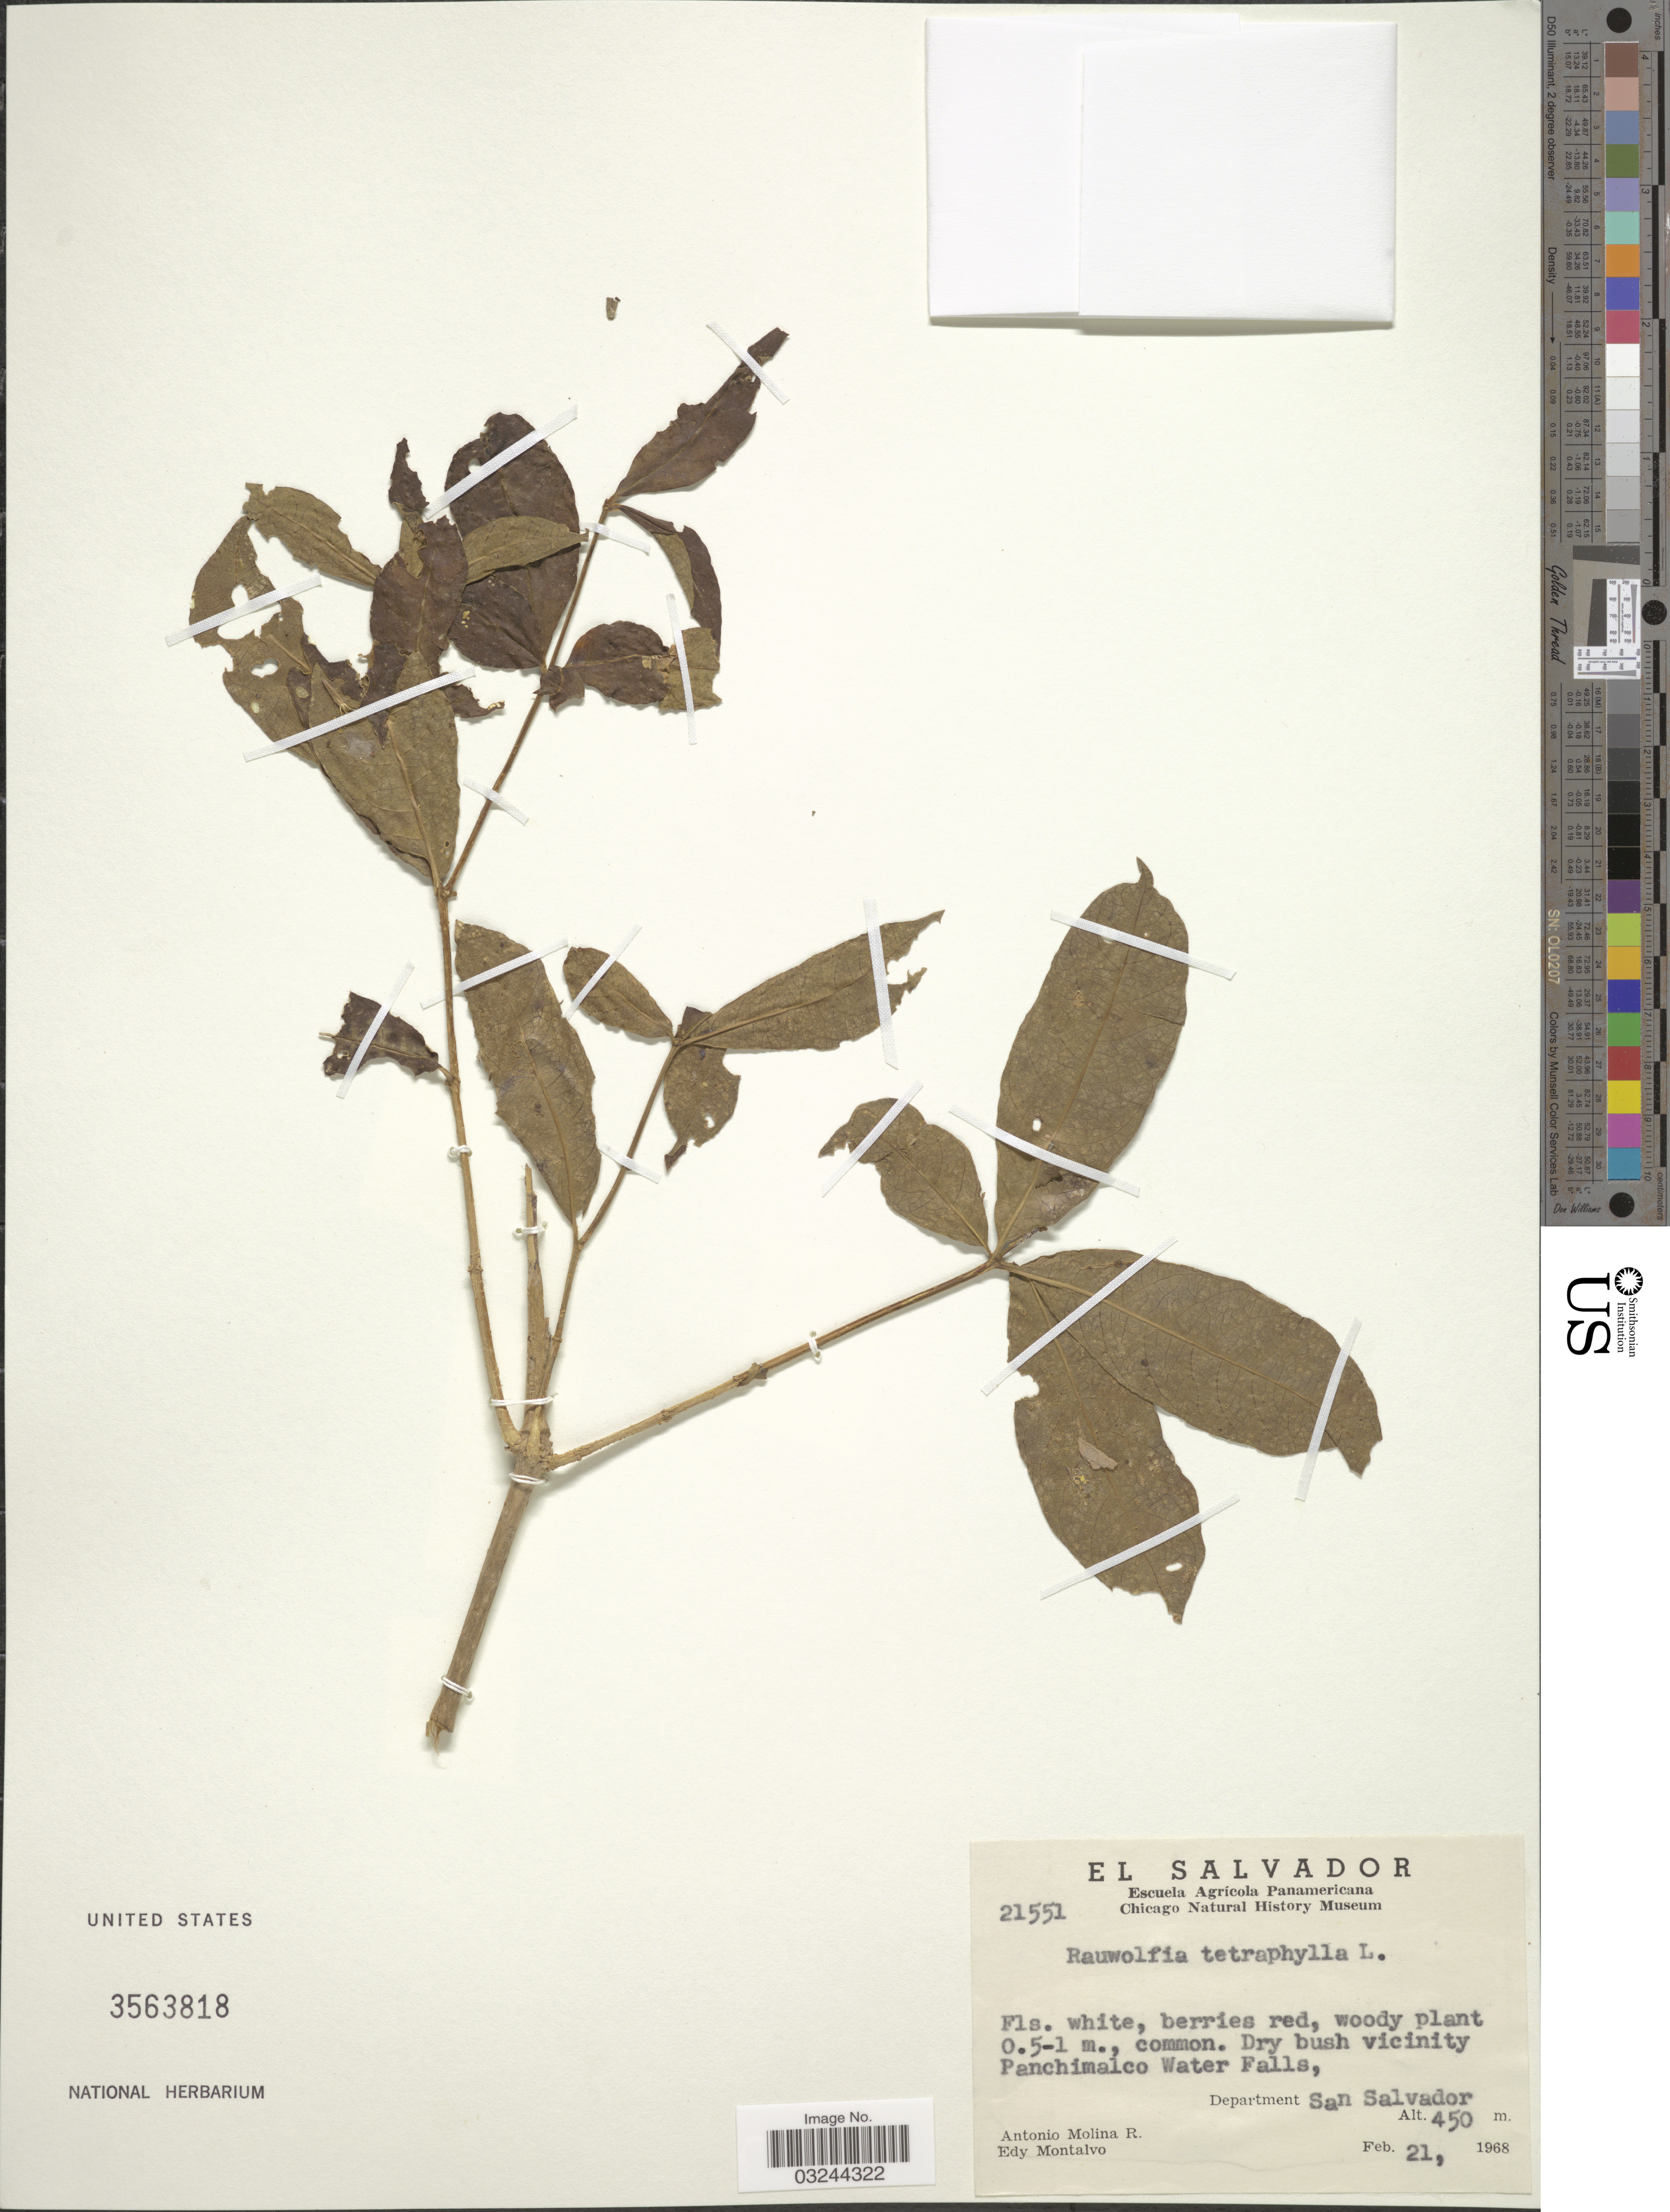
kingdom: Plantae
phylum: Tracheophyta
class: Magnoliopsida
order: Gentianales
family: Apocynaceae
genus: Rauvolfia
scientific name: Rauvolfia tetraphylla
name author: L.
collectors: A. Molina R. & E. A. Montalvo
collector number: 21551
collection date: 1968-02-21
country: El Salvador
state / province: San Salvador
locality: Dry bushy vicinity Panchimalco Water Falls, Department San Salvador.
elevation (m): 450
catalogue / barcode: US 3563818